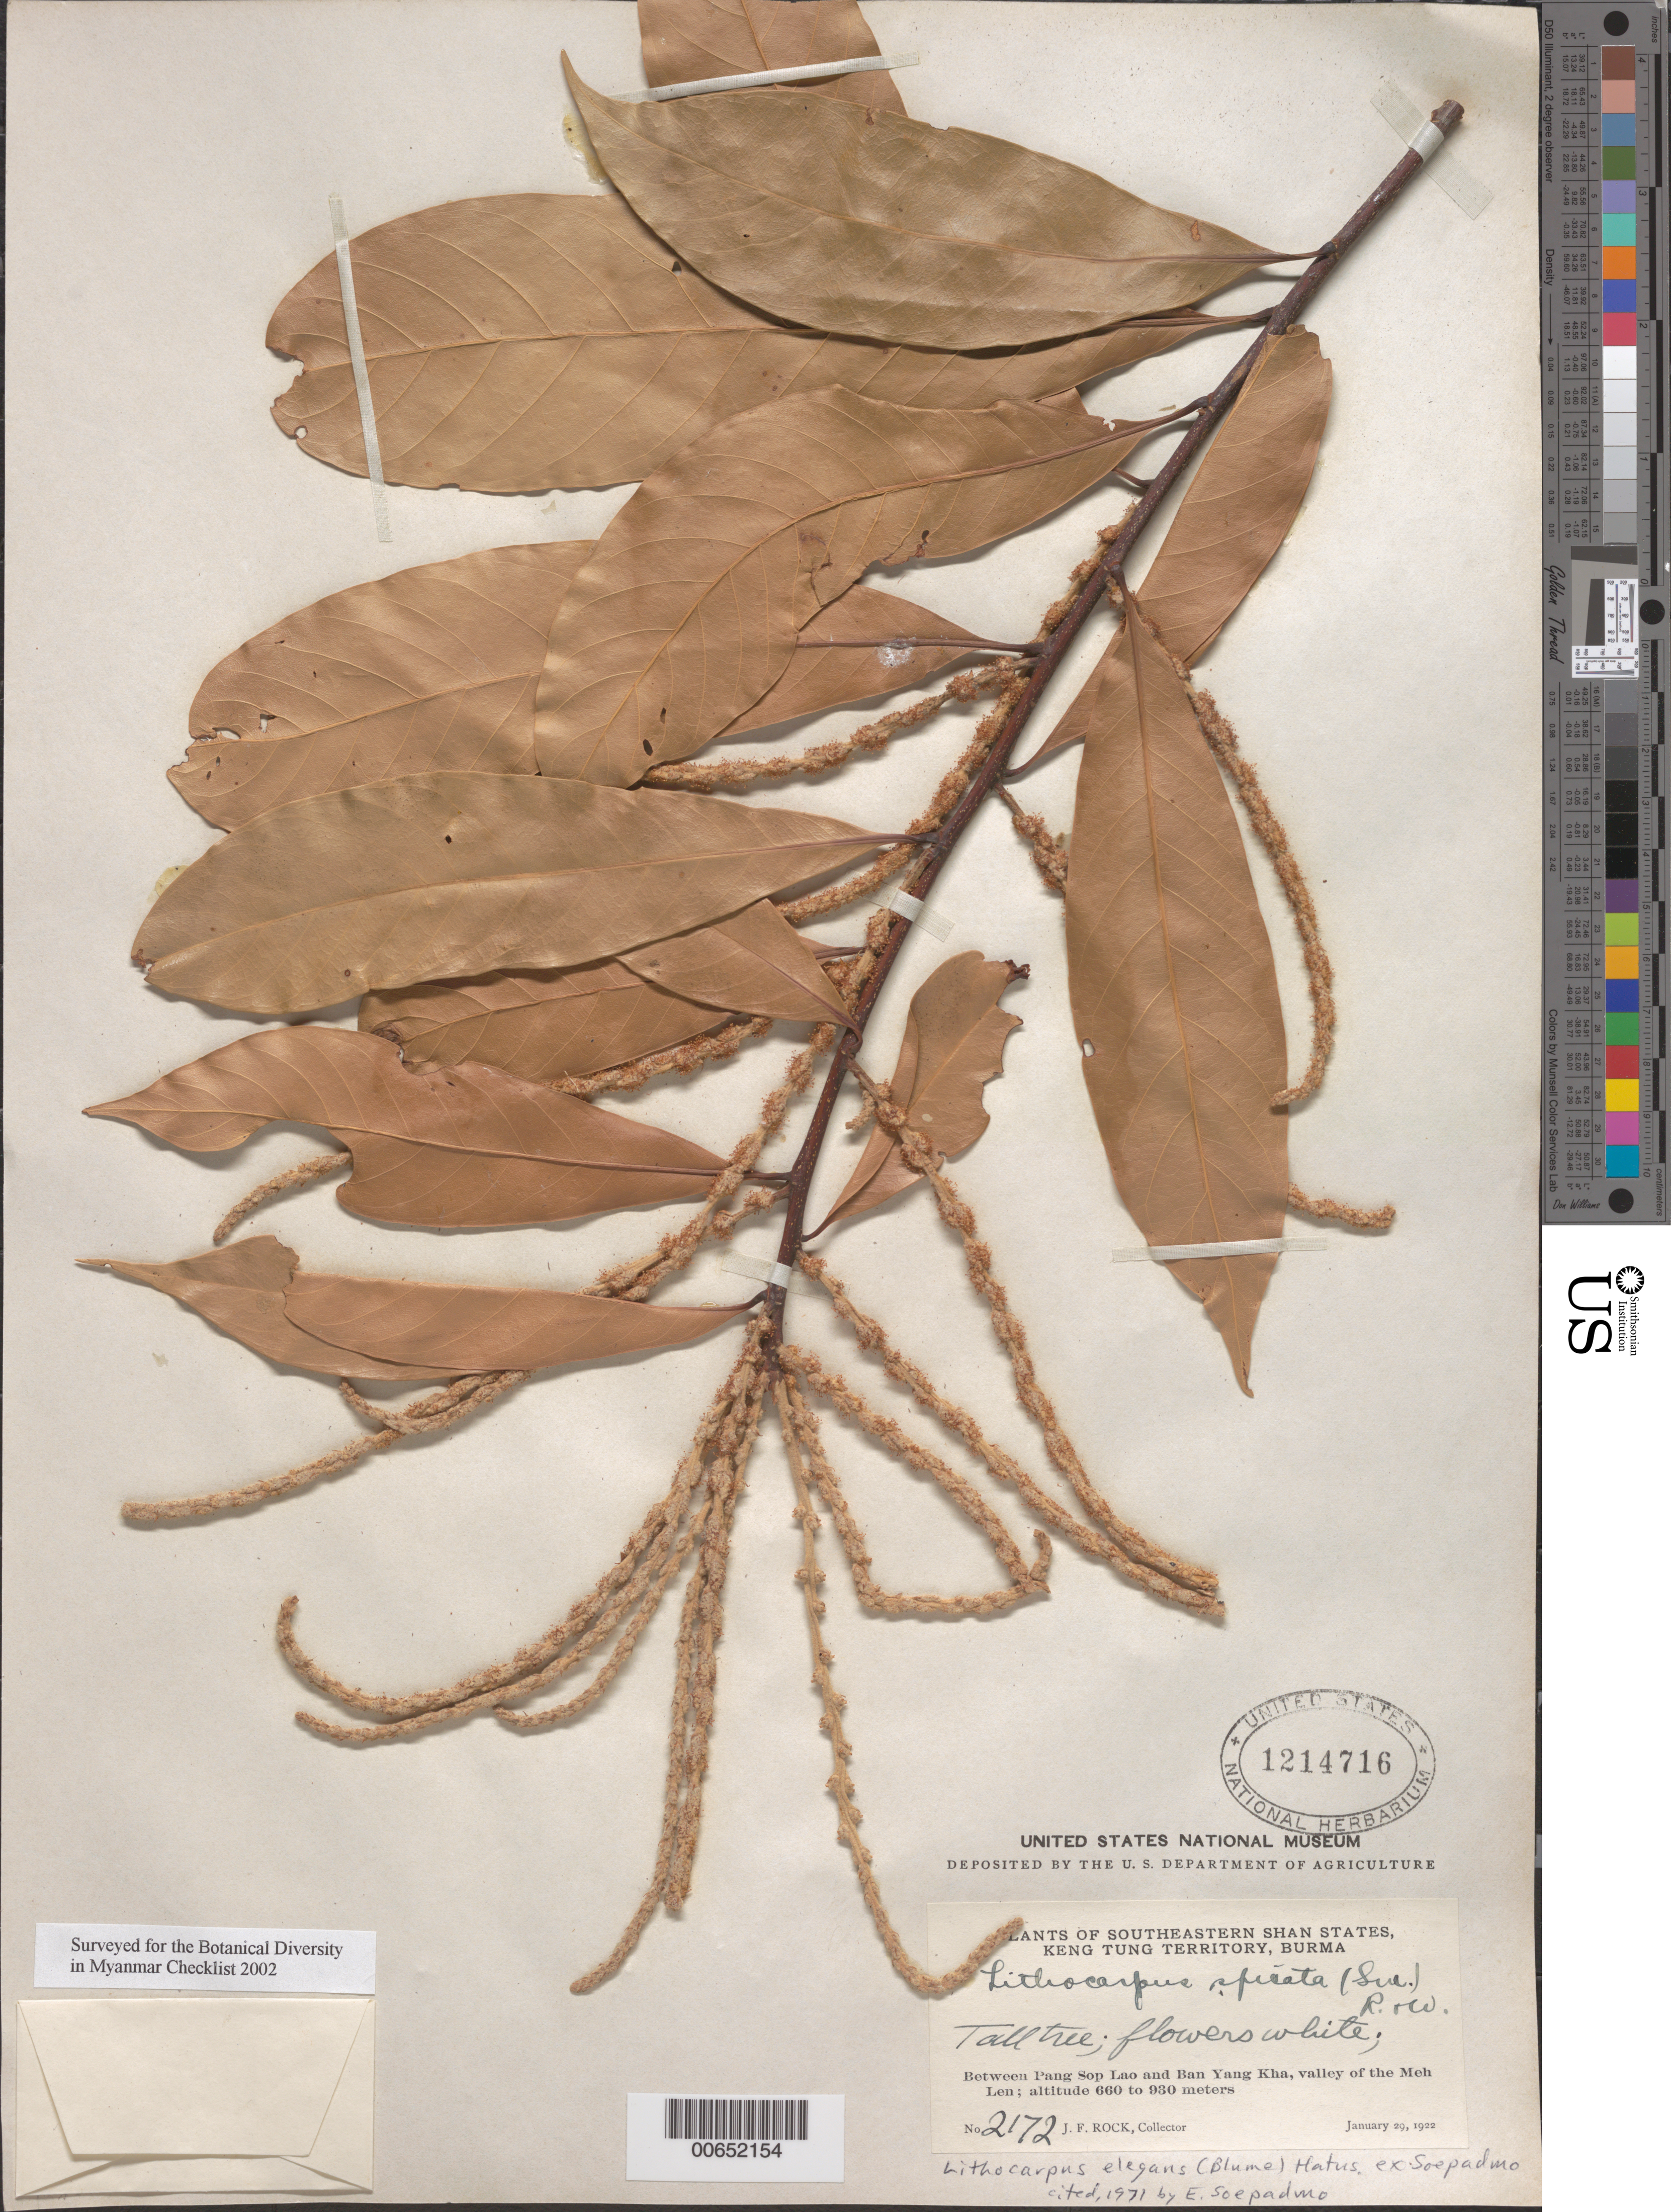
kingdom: Plantae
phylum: Tracheophyta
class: Magnoliopsida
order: Fagales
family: Fagaceae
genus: Lithocarpus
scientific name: Lithocarpus elegans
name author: (Blume) Hatus. ex Soepadmo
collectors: J. F. Rock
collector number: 2172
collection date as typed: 29 Jan 1922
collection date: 1922-01-29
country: Myanmar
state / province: Shan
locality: Keng Tung Territory, between Pang Sop Lao and Ban Yang Kha, valley of the Meh Len.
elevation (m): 660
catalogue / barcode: US 1214716